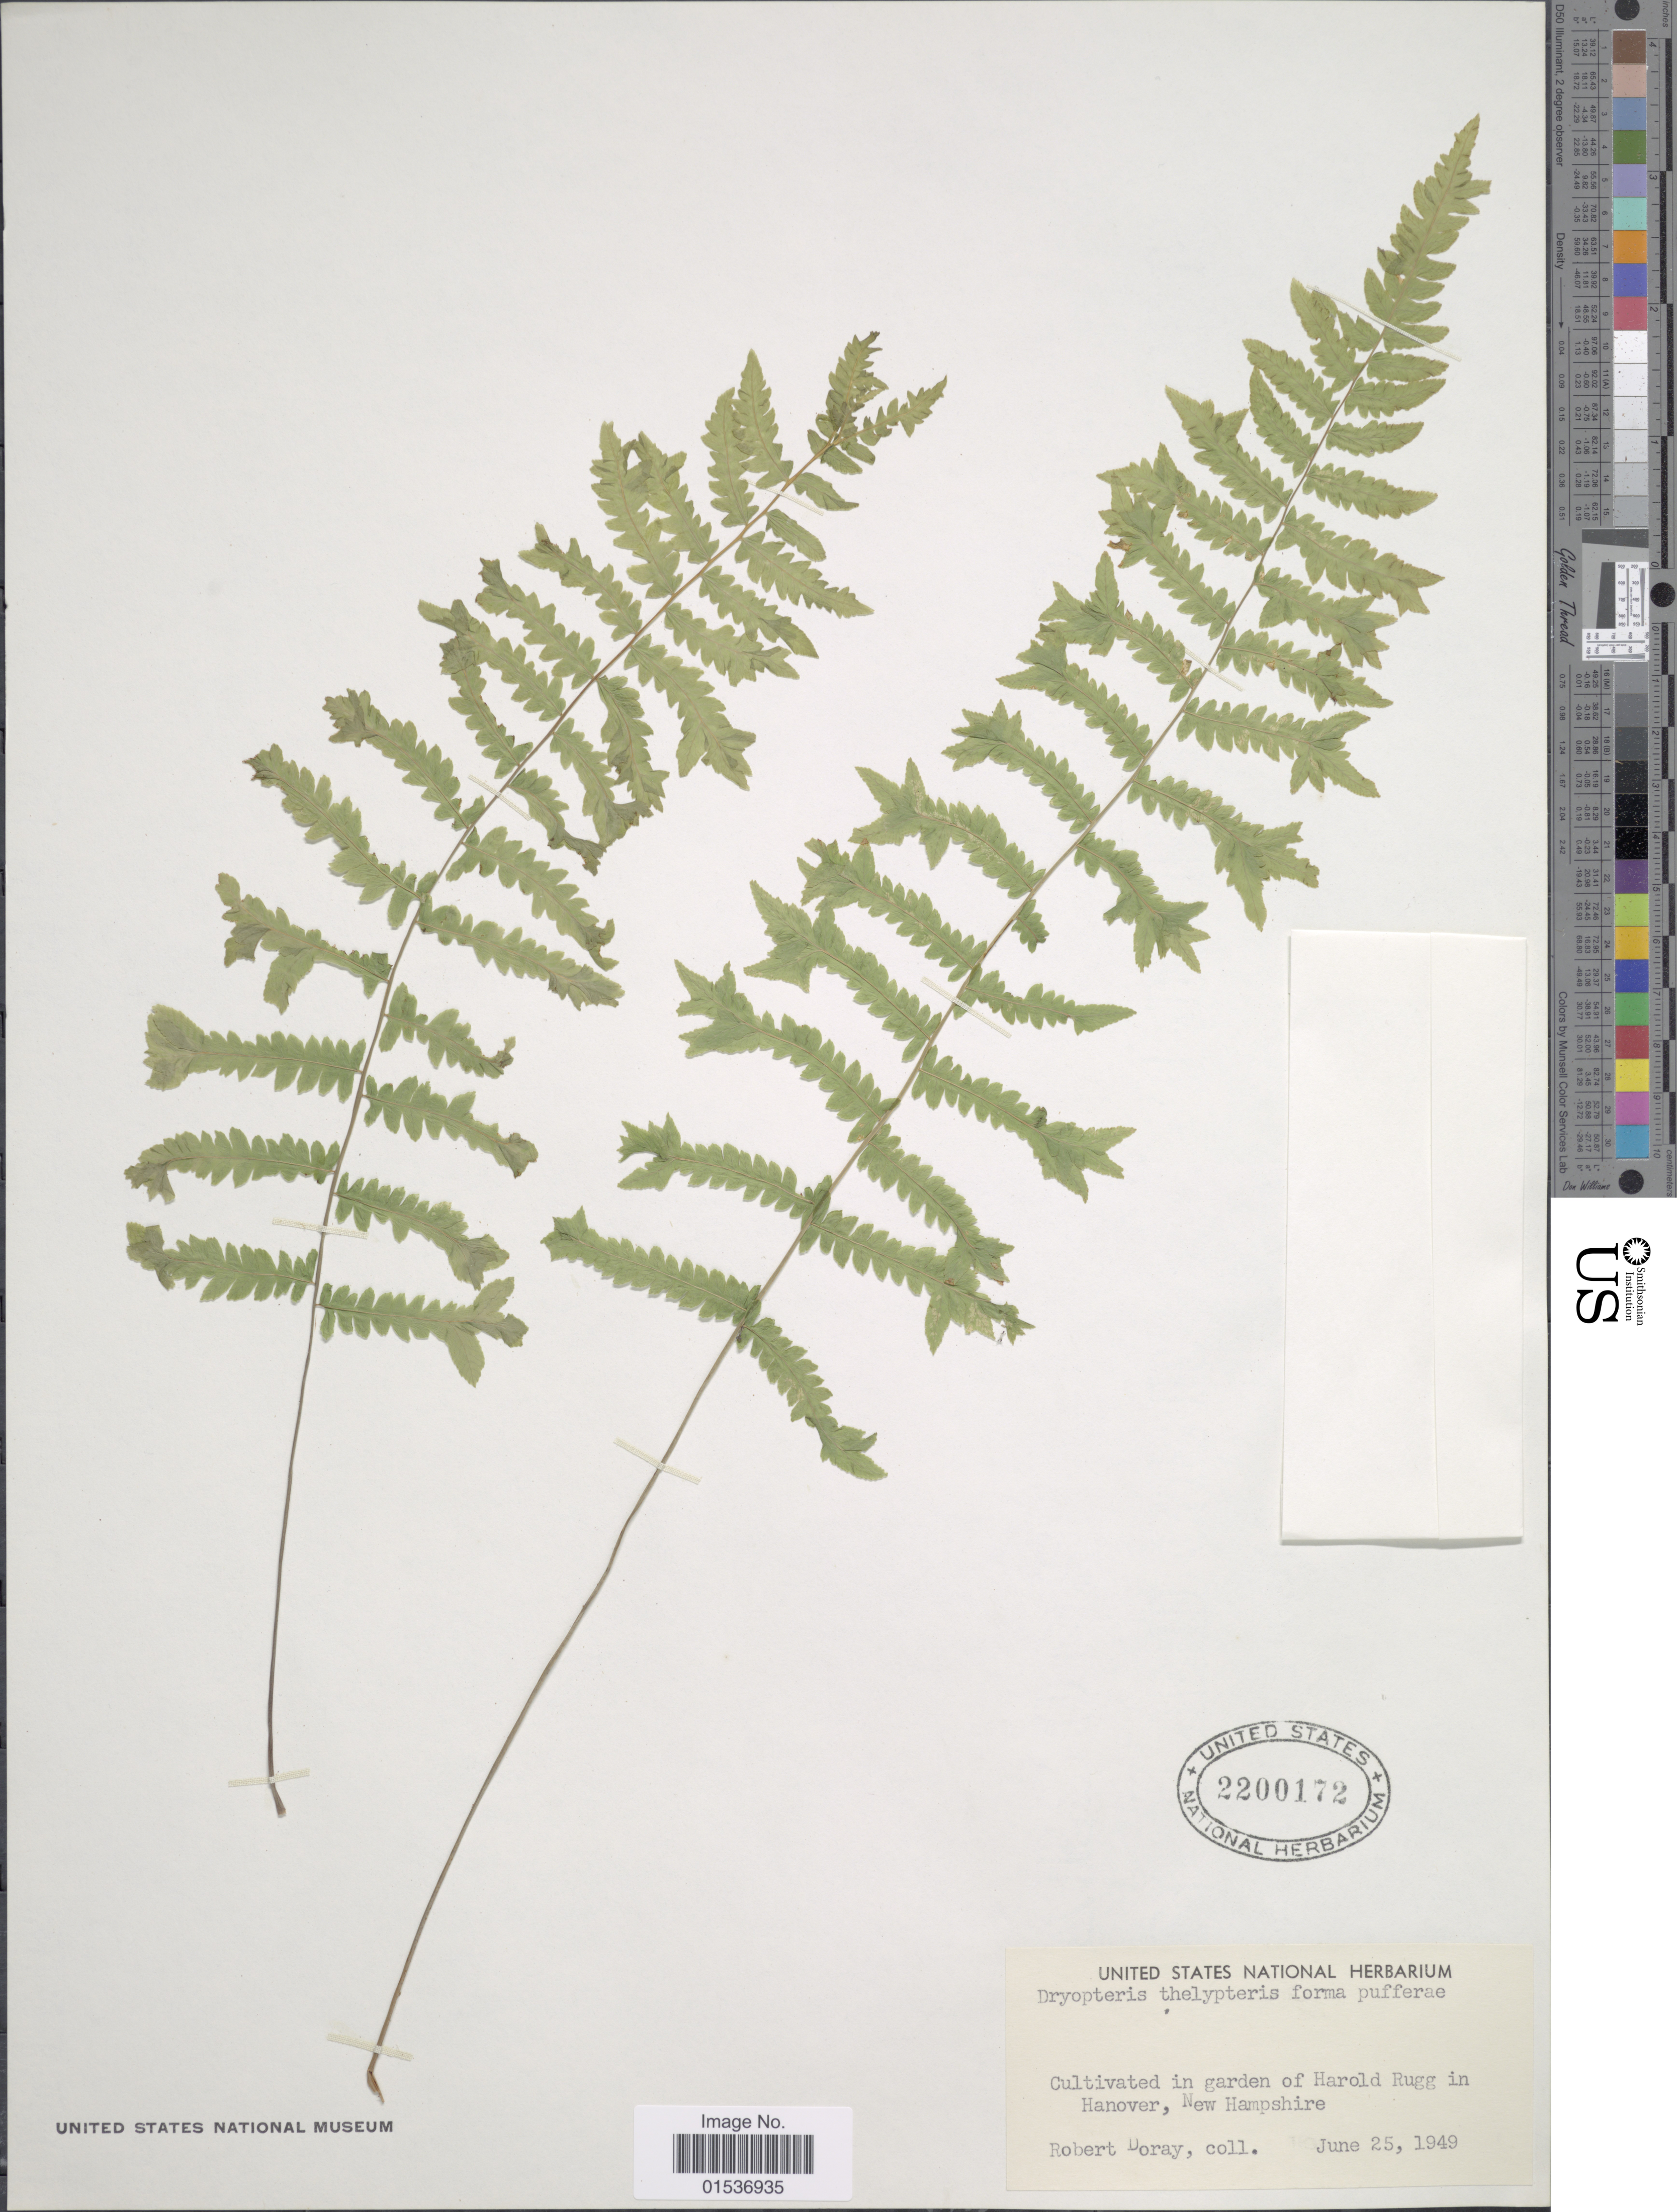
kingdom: Plantae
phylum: Tracheophyta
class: Polypodiopsida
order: Polypodiales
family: Thelypteridaceae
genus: Thelypteris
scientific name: Thelypteris palustris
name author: (Salisb.) Schott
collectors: R. Doray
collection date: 1949-06-25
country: United States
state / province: New Hampshire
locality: In garden of Harold Rugg in Hanover, New Hampshire.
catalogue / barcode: US 2200172